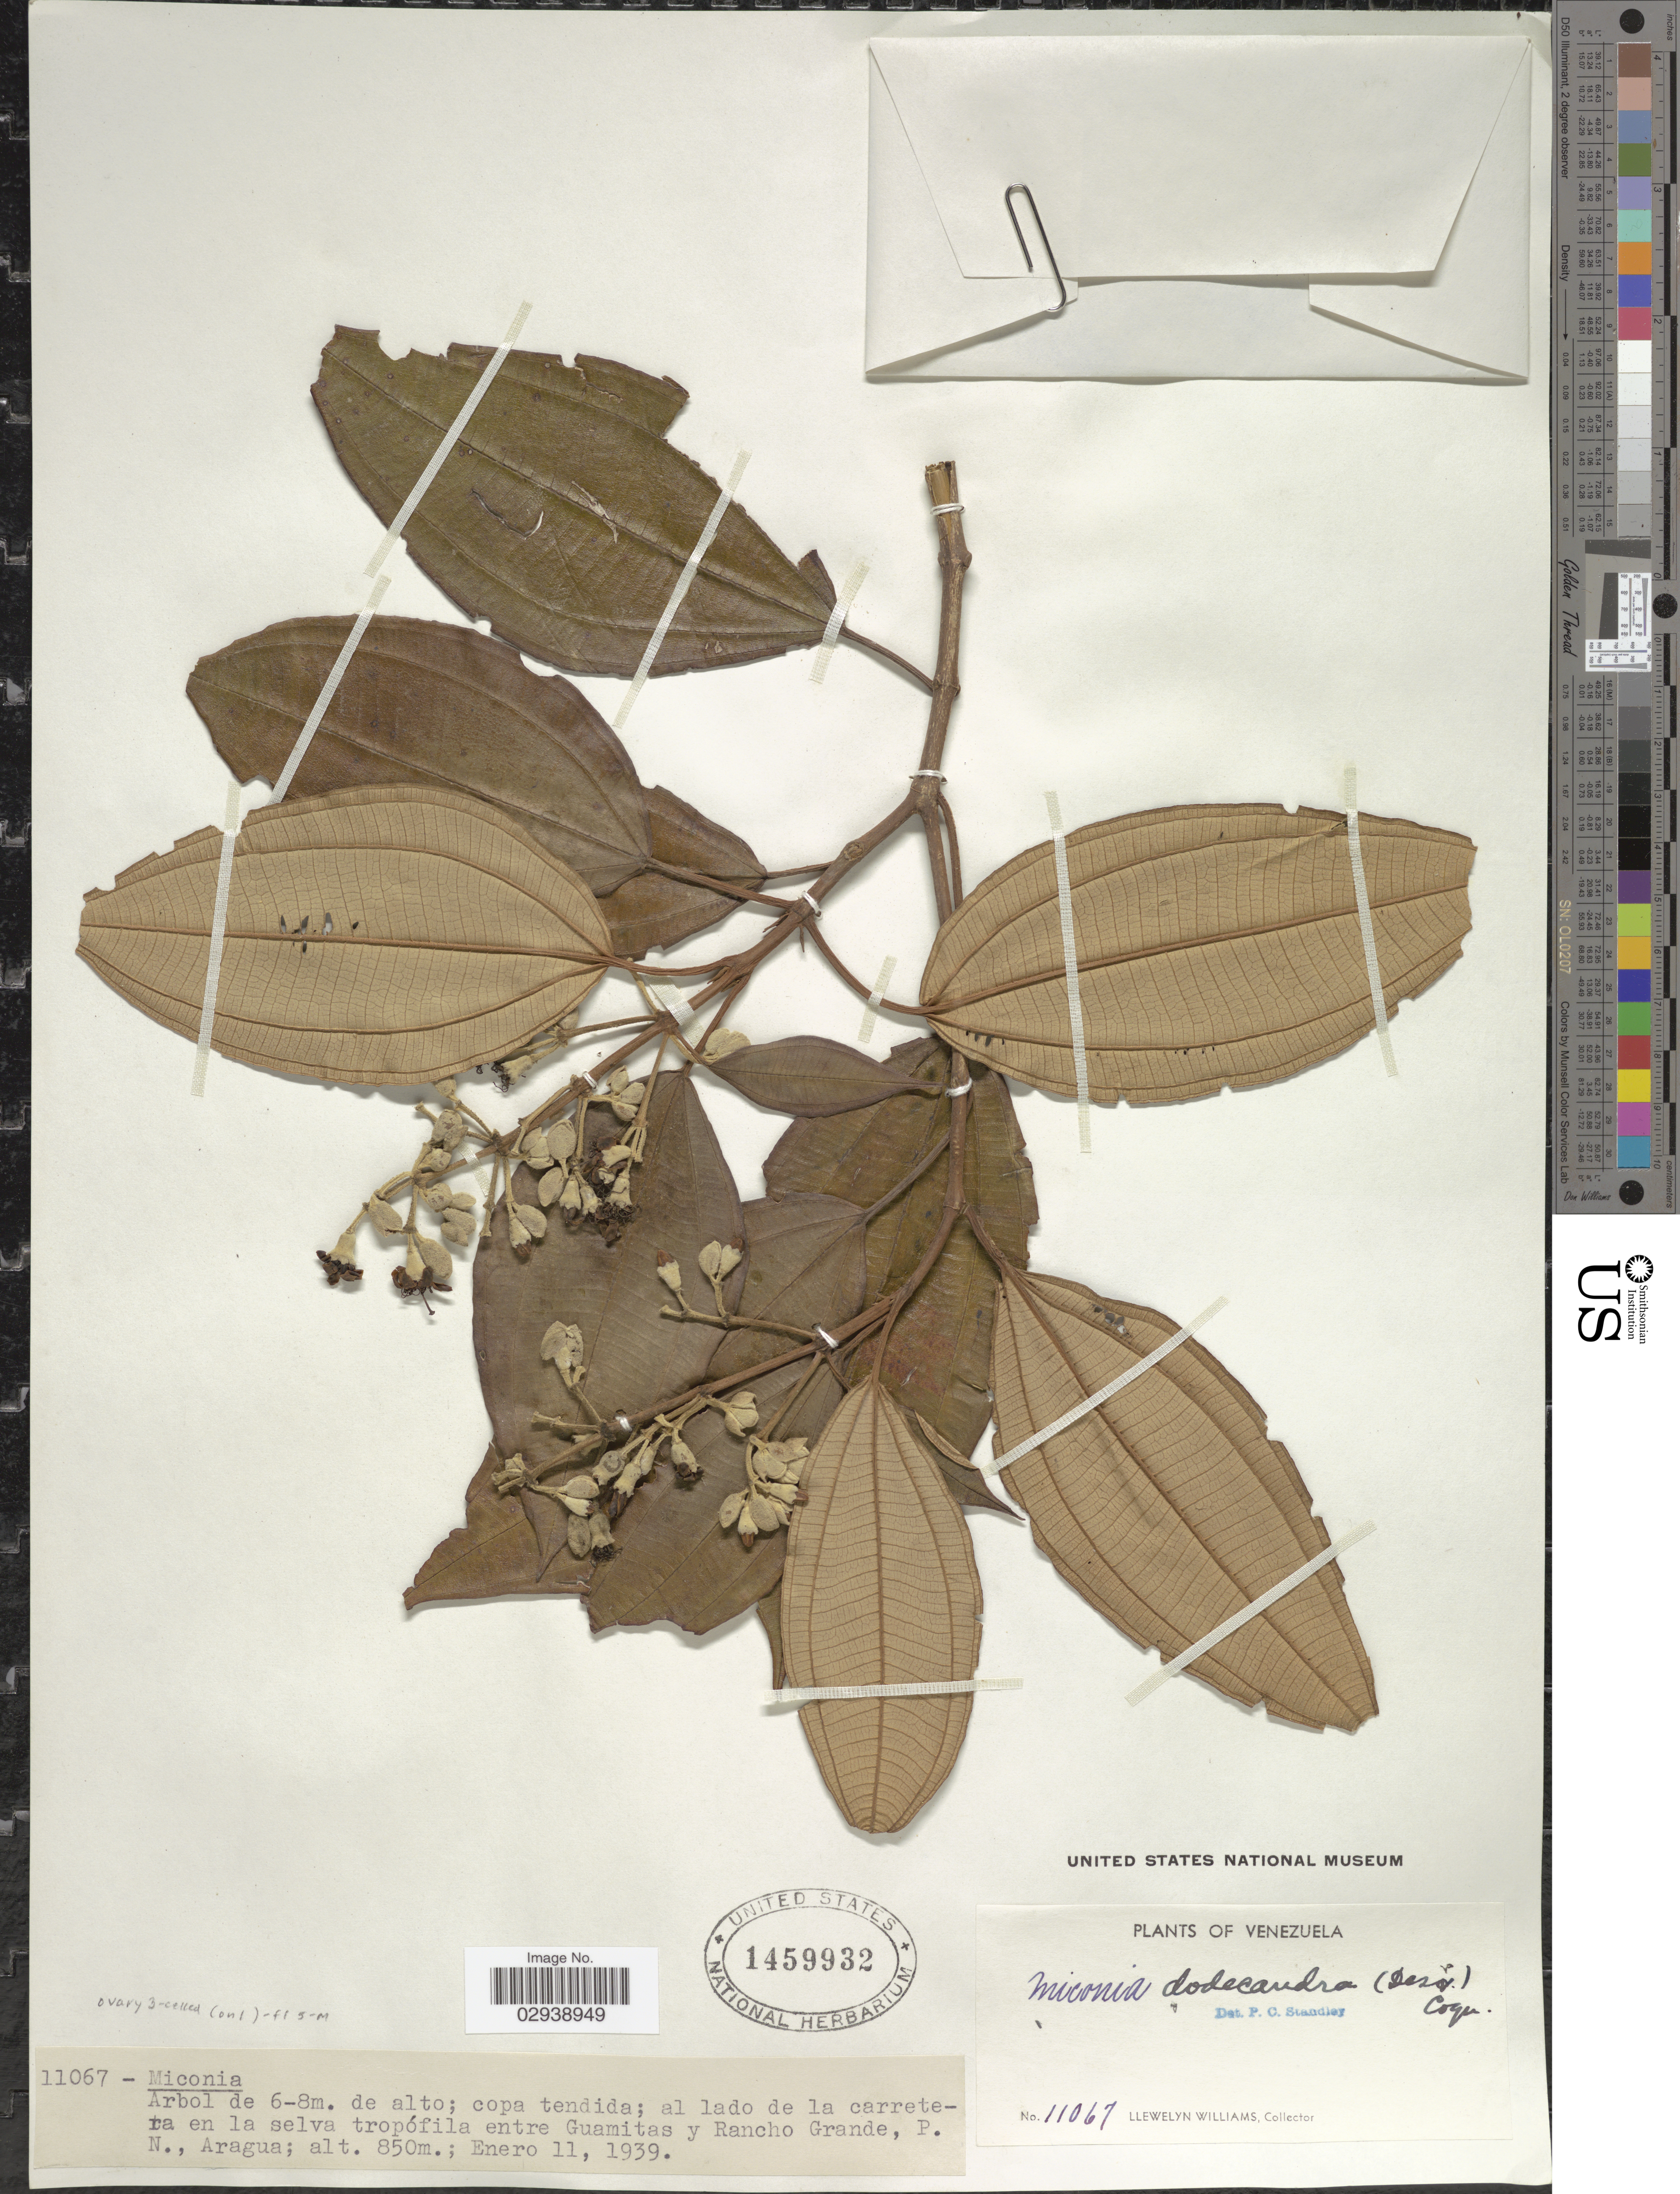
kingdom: Plantae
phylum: Tracheophyta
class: Magnoliopsida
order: Myrtales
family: Melastomataceae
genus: Miconia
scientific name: Miconia dodecandra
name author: Cogn.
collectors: Ll. Williams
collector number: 11067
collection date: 1939-01-11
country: Venezuela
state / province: Aragua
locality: Al lado de la carretera en la selva tropófila entre Guamitas y Rancho Grande, P.N.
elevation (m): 850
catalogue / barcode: US 1459932